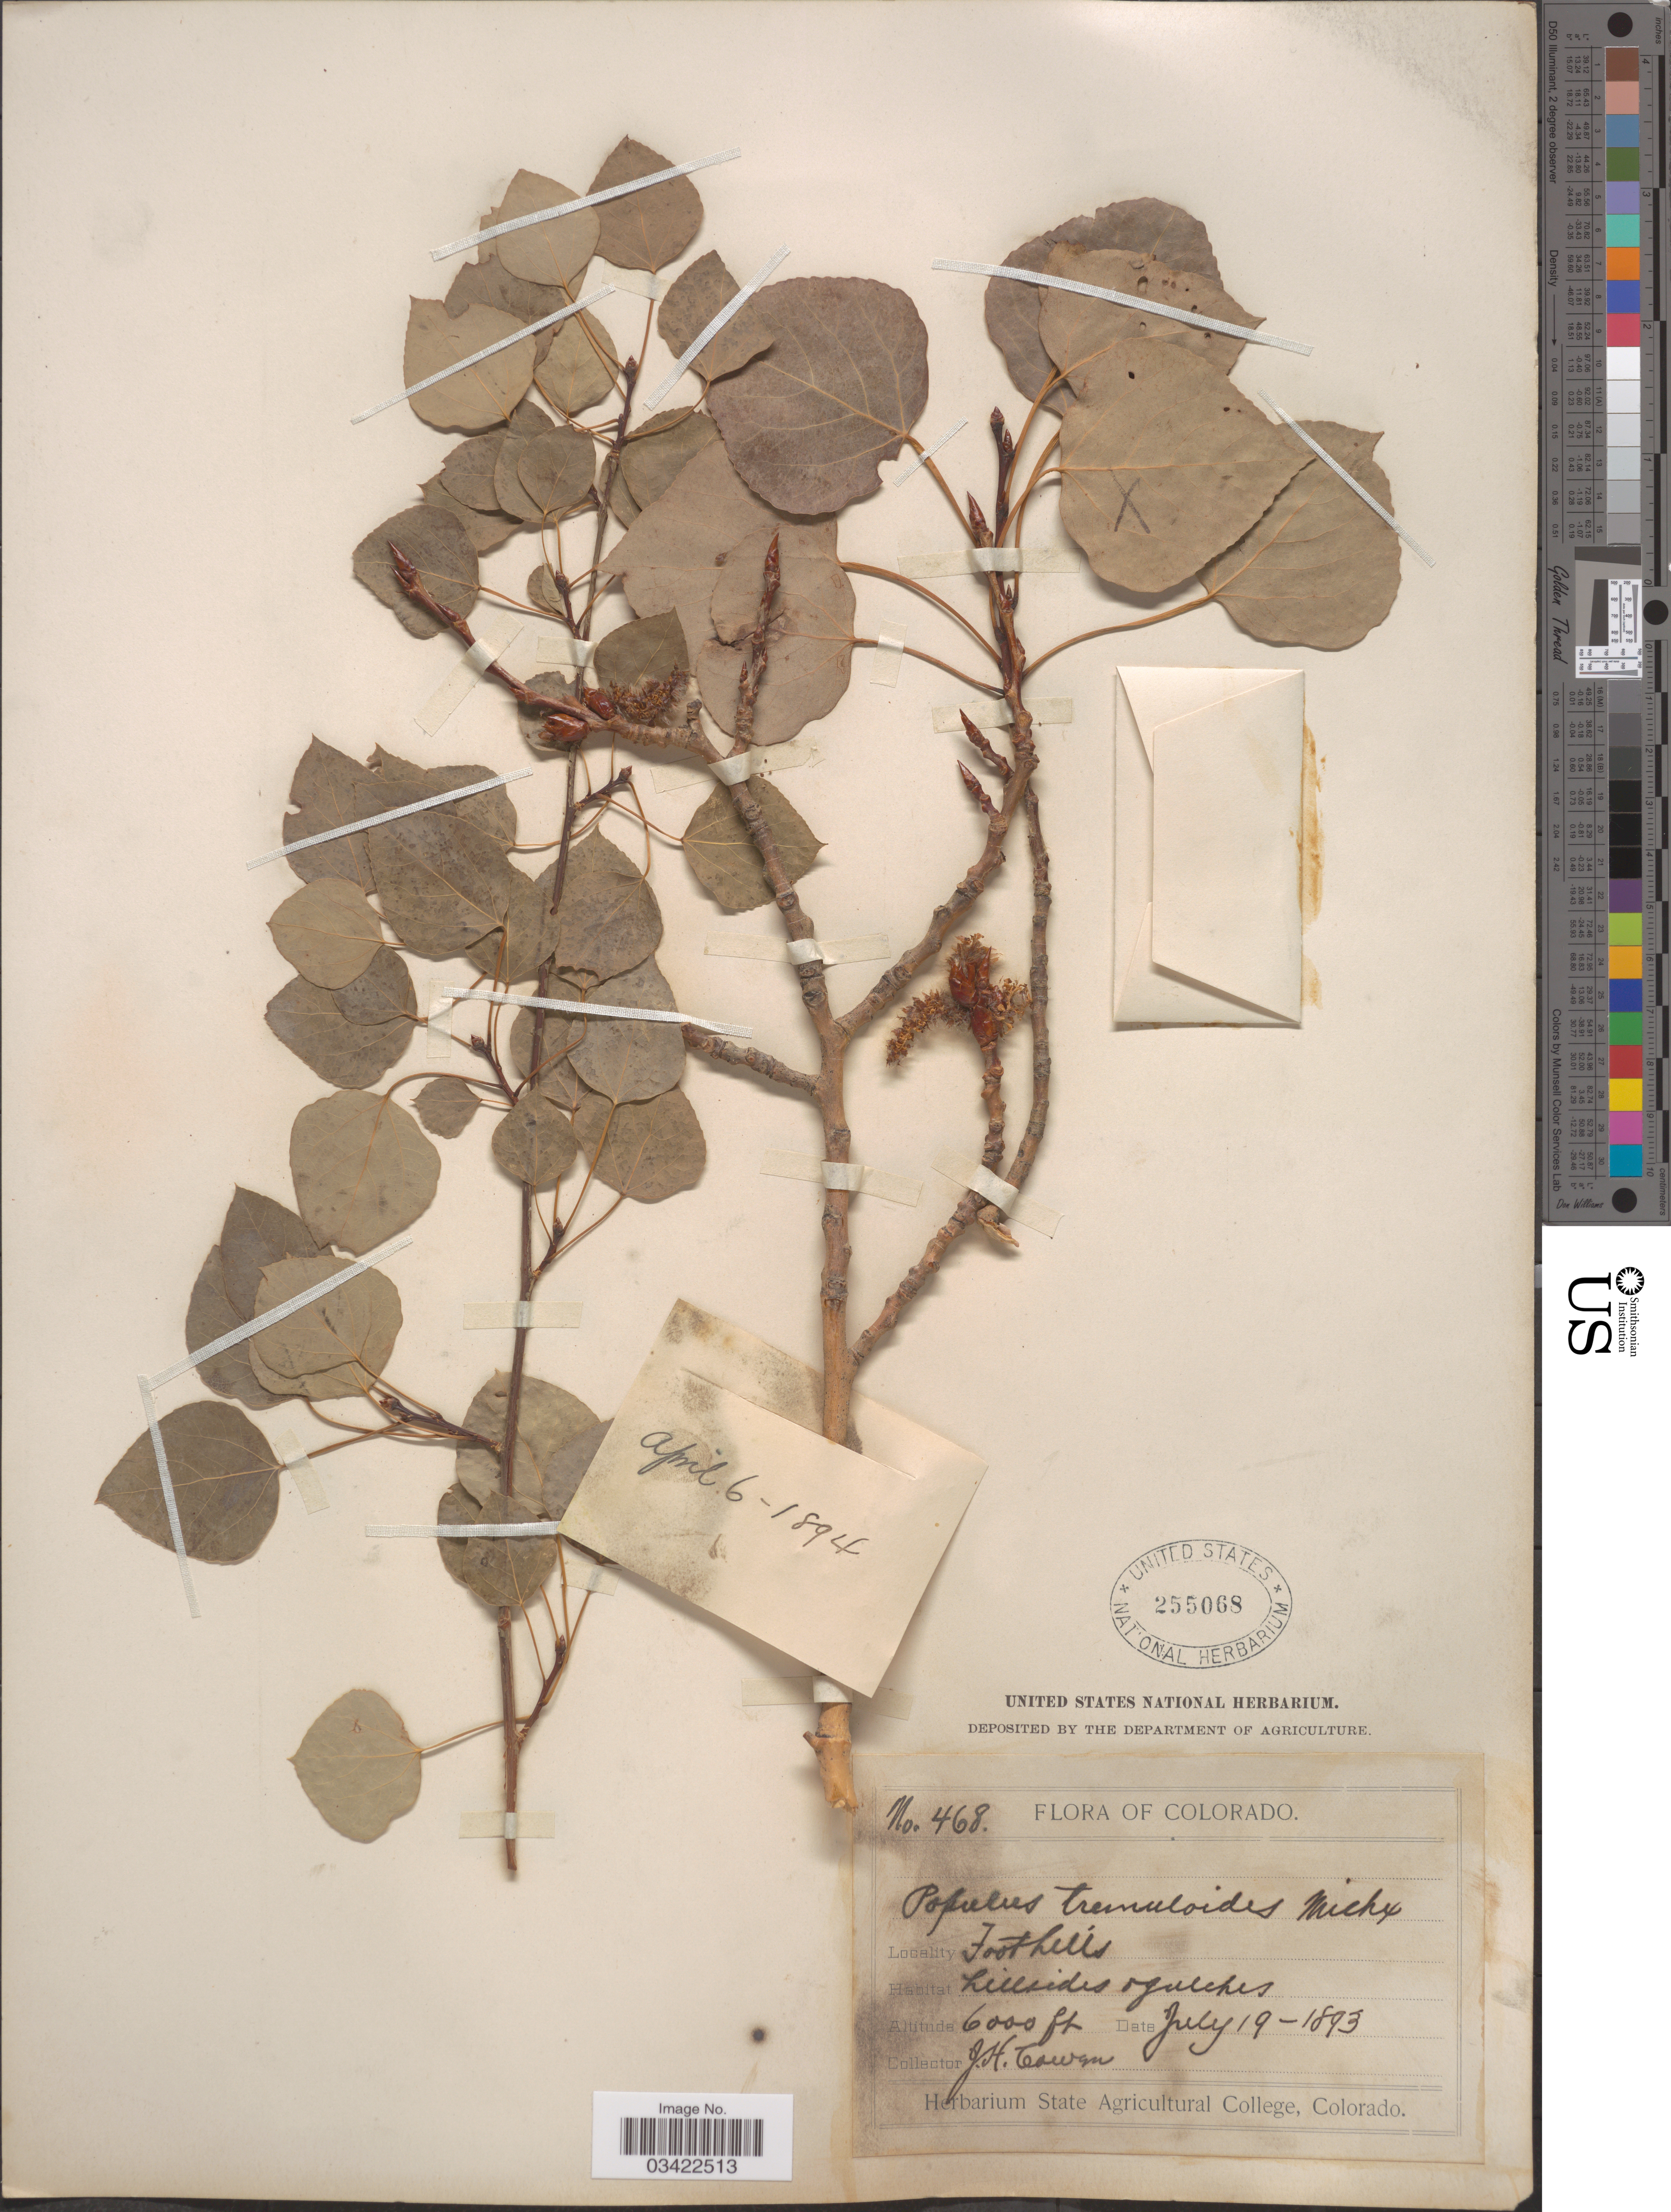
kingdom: Plantae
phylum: Tracheophyta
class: Magnoliopsida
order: Malpighiales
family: Salicaceae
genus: Populus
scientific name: Populus tremuloides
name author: Michx.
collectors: J. H. Cowan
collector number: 468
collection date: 1893-07-19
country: United States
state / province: Colorado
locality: Foothills.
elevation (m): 1829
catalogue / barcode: US 255068